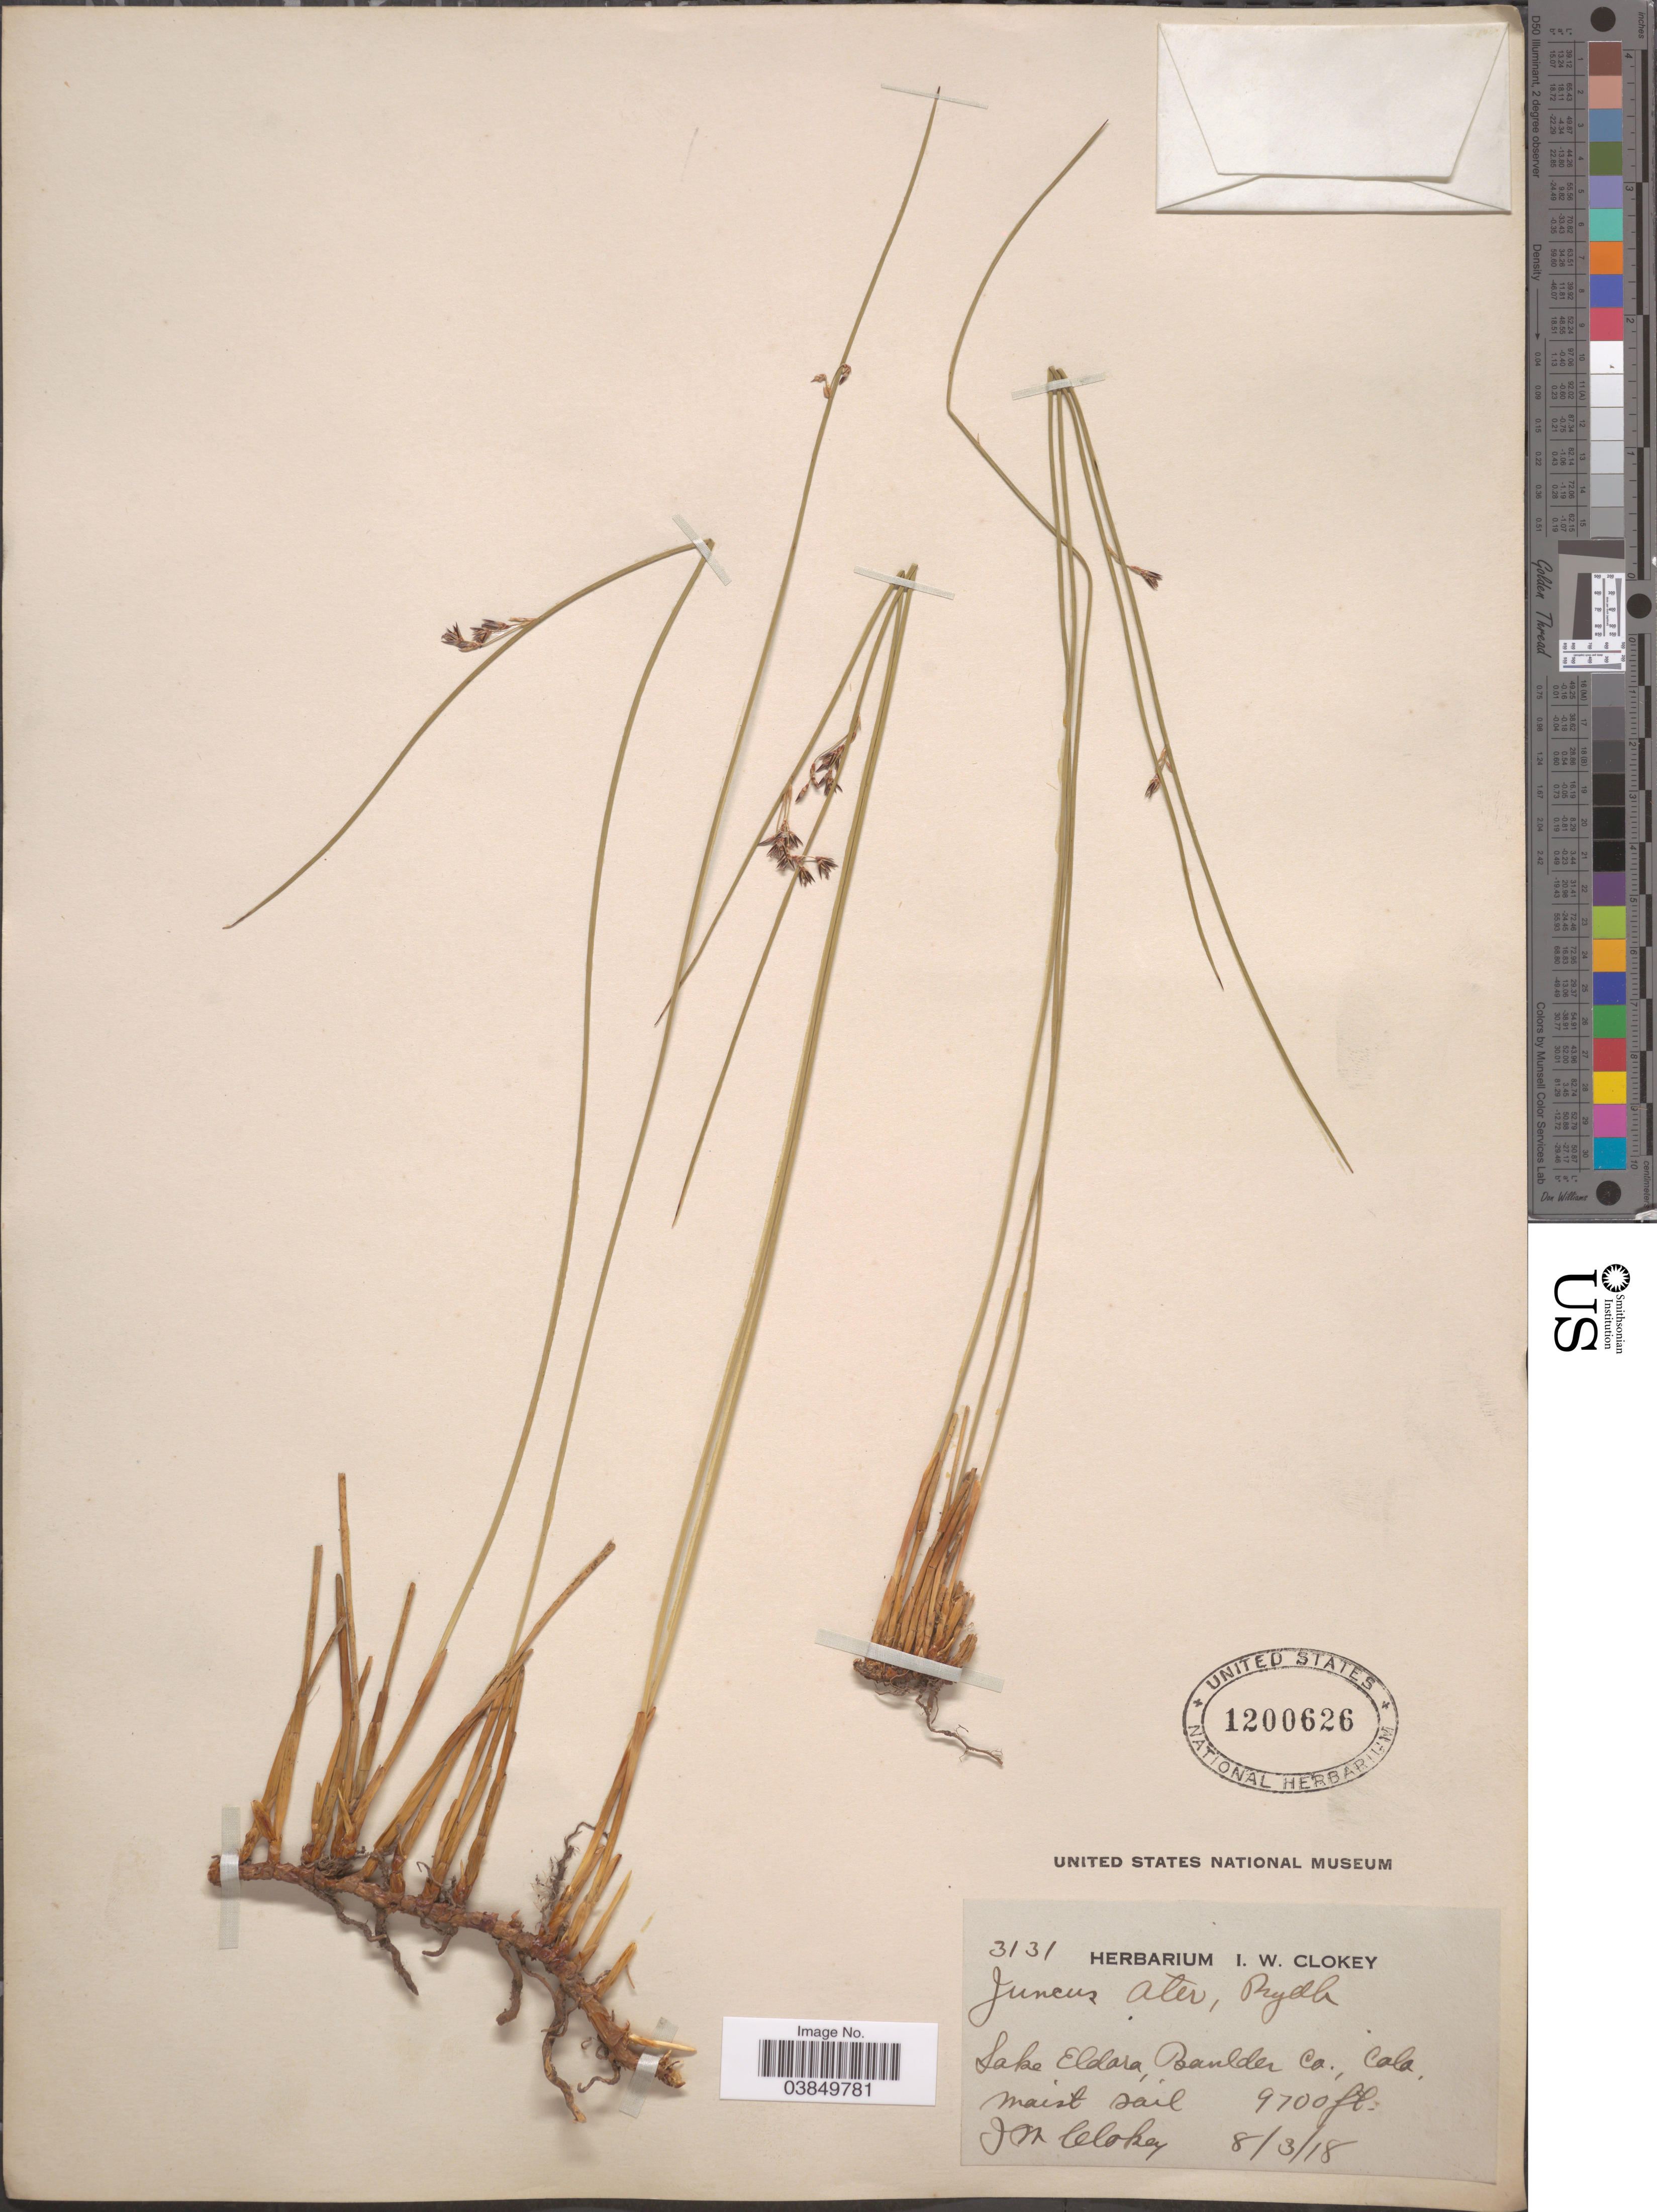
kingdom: Plantae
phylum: Tracheophyta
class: Liliopsida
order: Poales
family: Juncaceae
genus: Juncus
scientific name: Juncus balticus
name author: Willd.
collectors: I. W. Clokey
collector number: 3131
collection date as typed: Transcribed d/m/y: 3/8/18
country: United States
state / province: Colorado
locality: Lake Eldara, Boulder Co.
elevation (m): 2957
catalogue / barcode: US 1200626